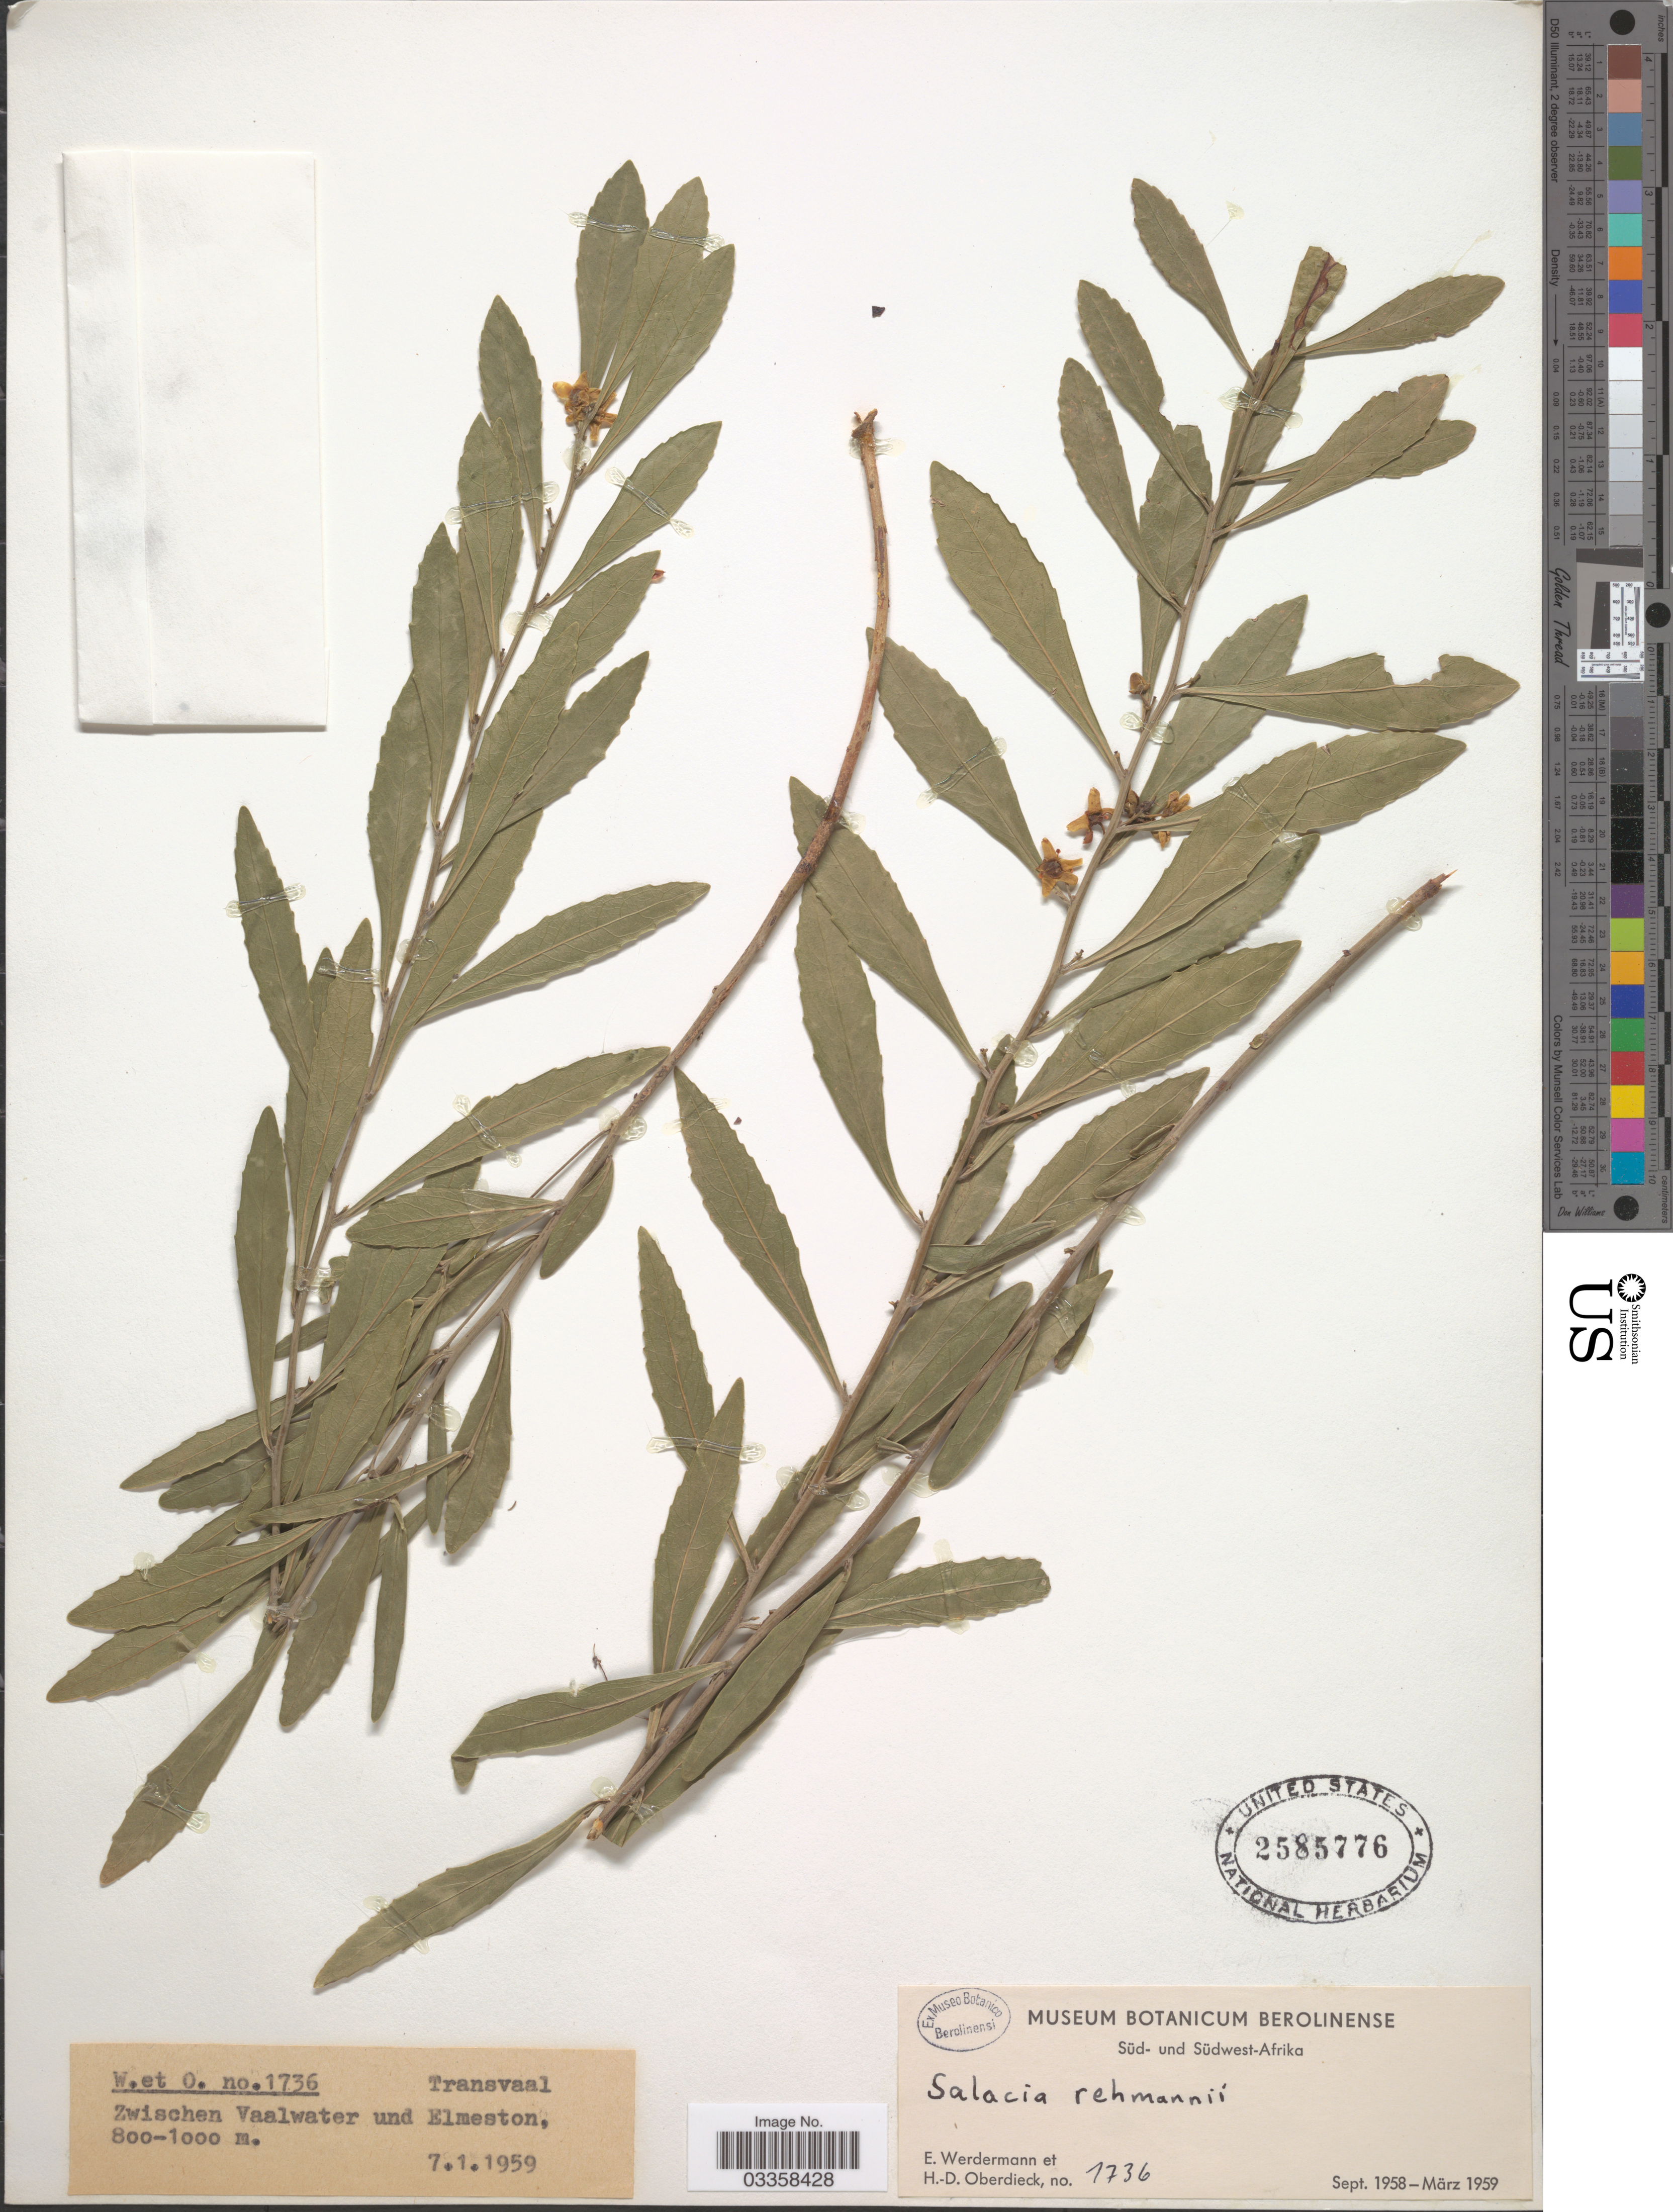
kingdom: Plantae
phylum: Tracheophyta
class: Magnoliopsida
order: Celastrales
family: Celastraceae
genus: Salacia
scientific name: Salacia rehmannii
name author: Schinz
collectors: E. Werdermann & H. Oberdieck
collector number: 1736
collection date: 1959-01-07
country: South Africa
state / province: Limpopo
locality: Transvaal. Zwischen Vaalwater und Elmeston.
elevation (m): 800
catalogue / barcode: US 2585776